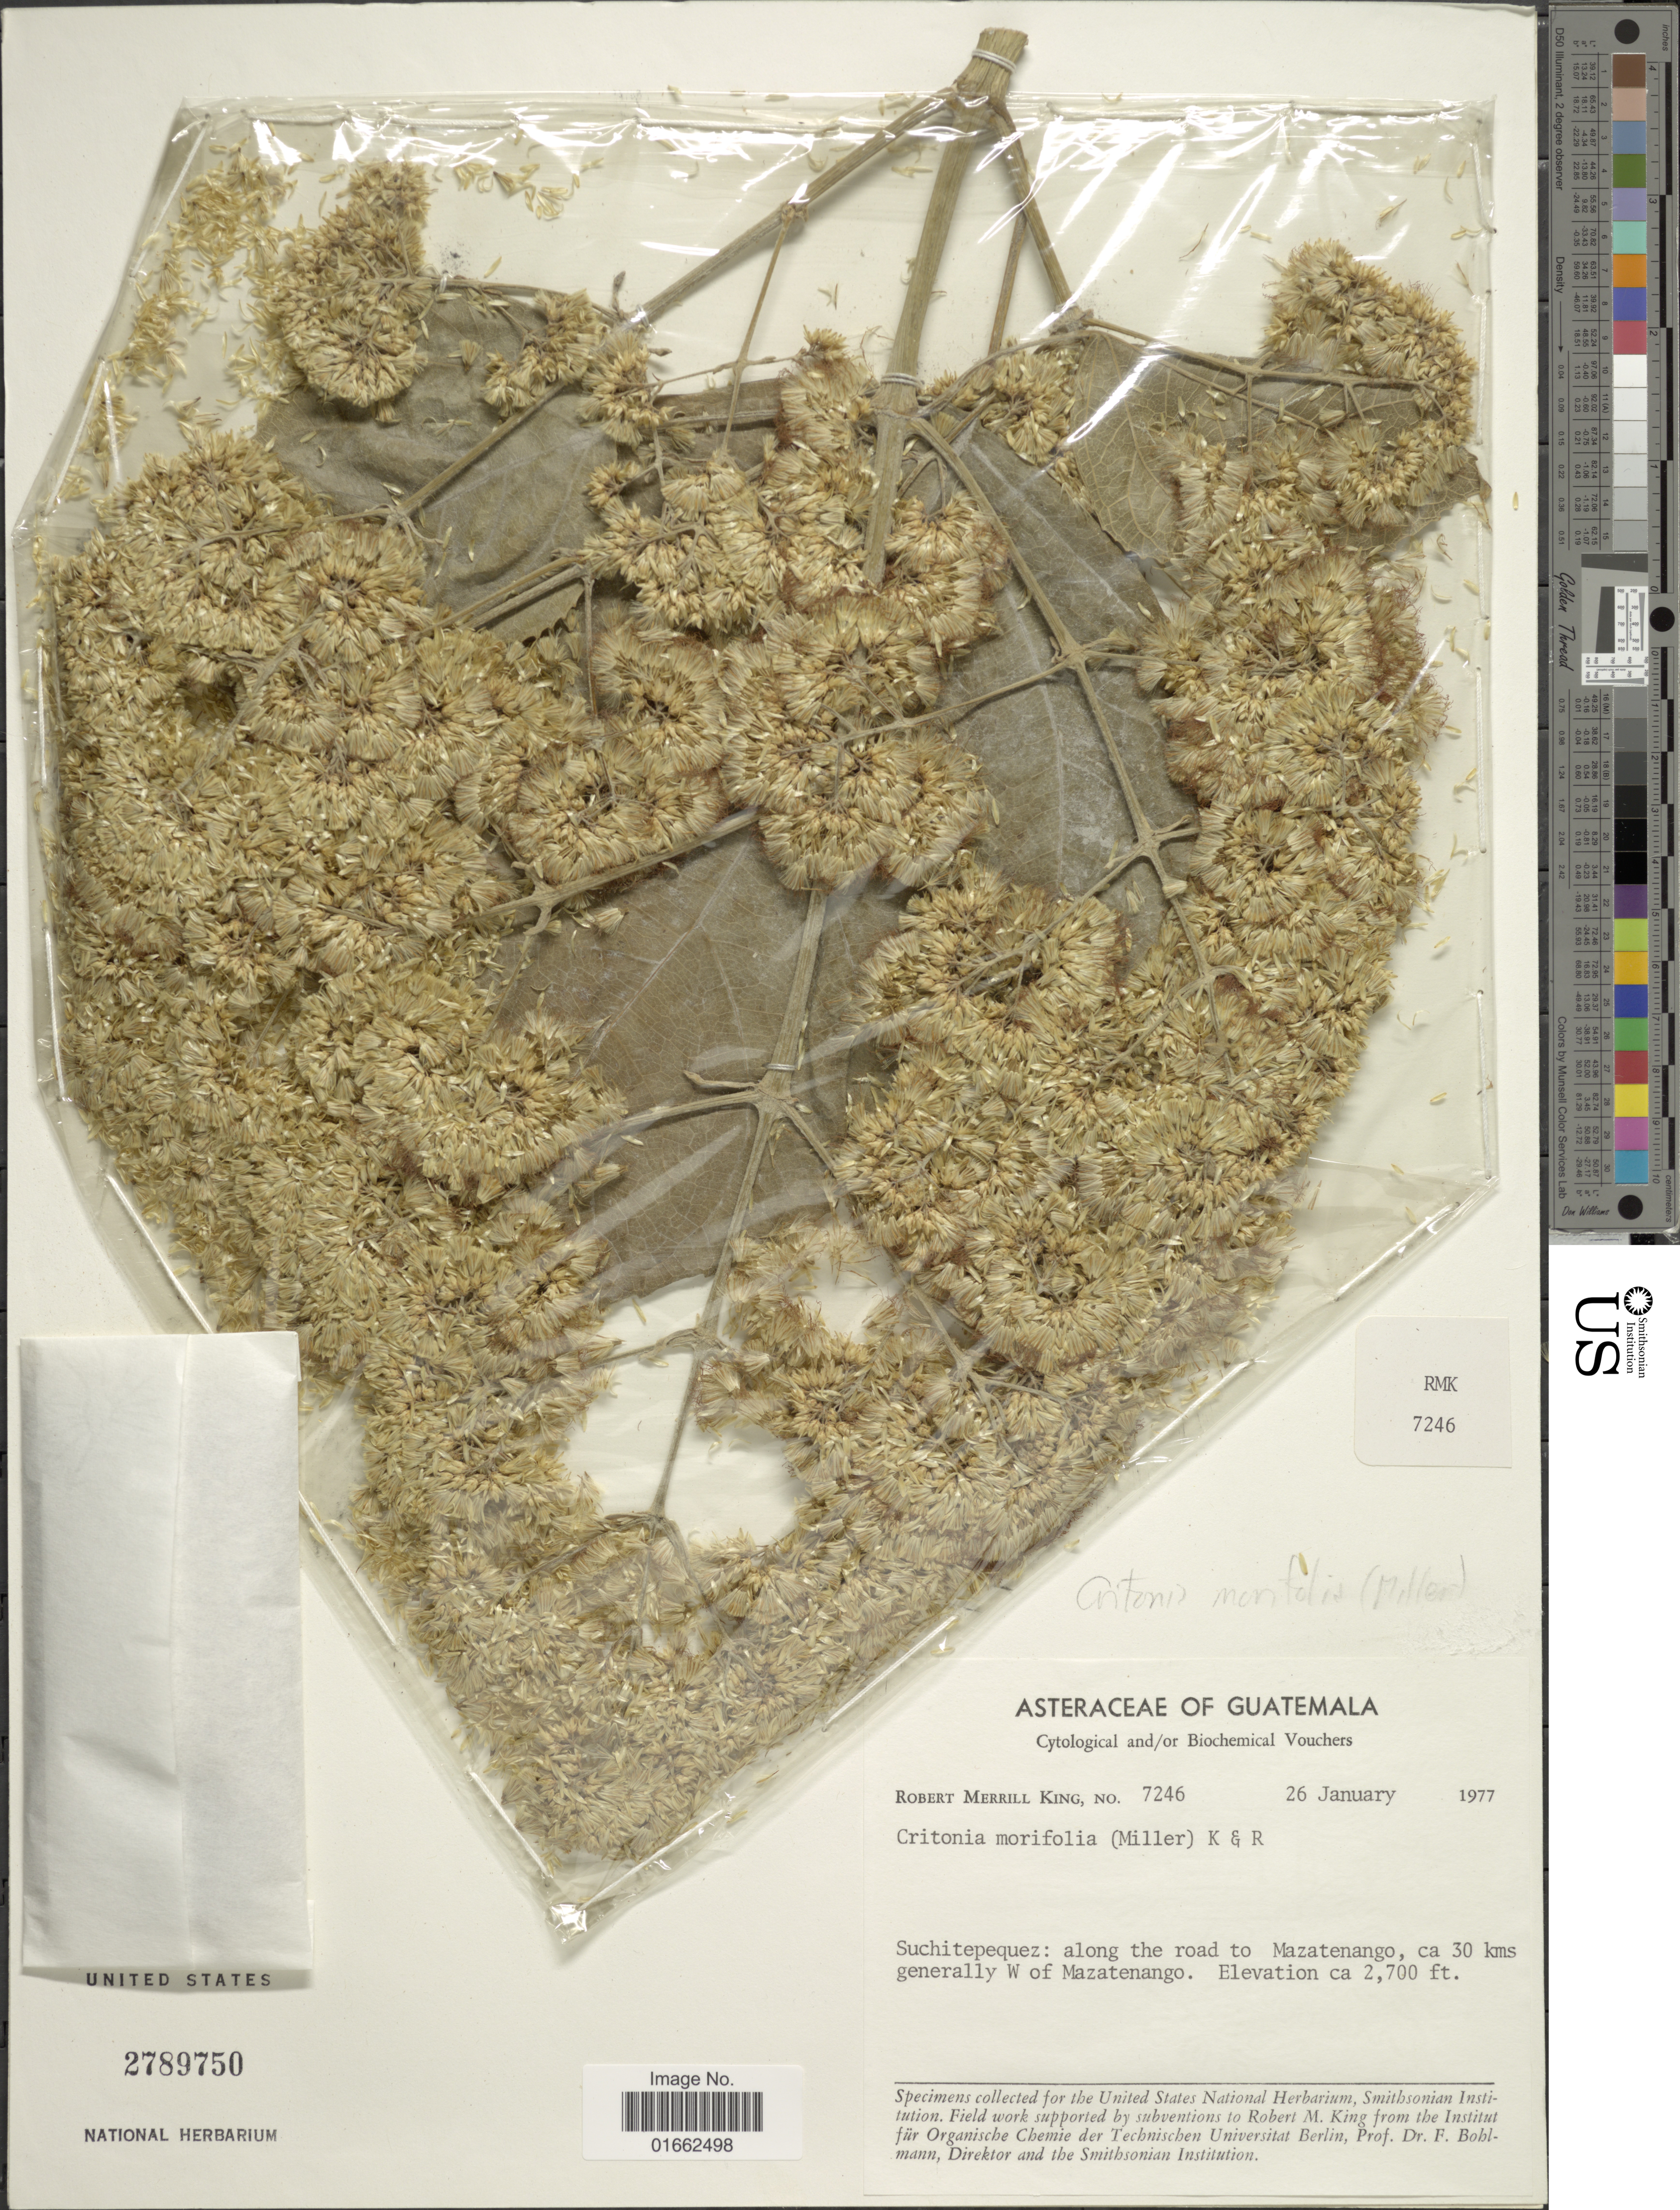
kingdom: Plantae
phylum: Tracheophyta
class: Magnoliopsida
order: Asterales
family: Asteraceae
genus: Critonia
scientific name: Critonia morifolia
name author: (Mill.) R.M. King & H. Rob.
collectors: R. M. King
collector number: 7246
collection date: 1977-01-26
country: Guatemala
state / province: Suchitepéquez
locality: Along the road to Mazatenango, ca 30 kms generally W of Mazatenango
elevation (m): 823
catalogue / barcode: US 2789750